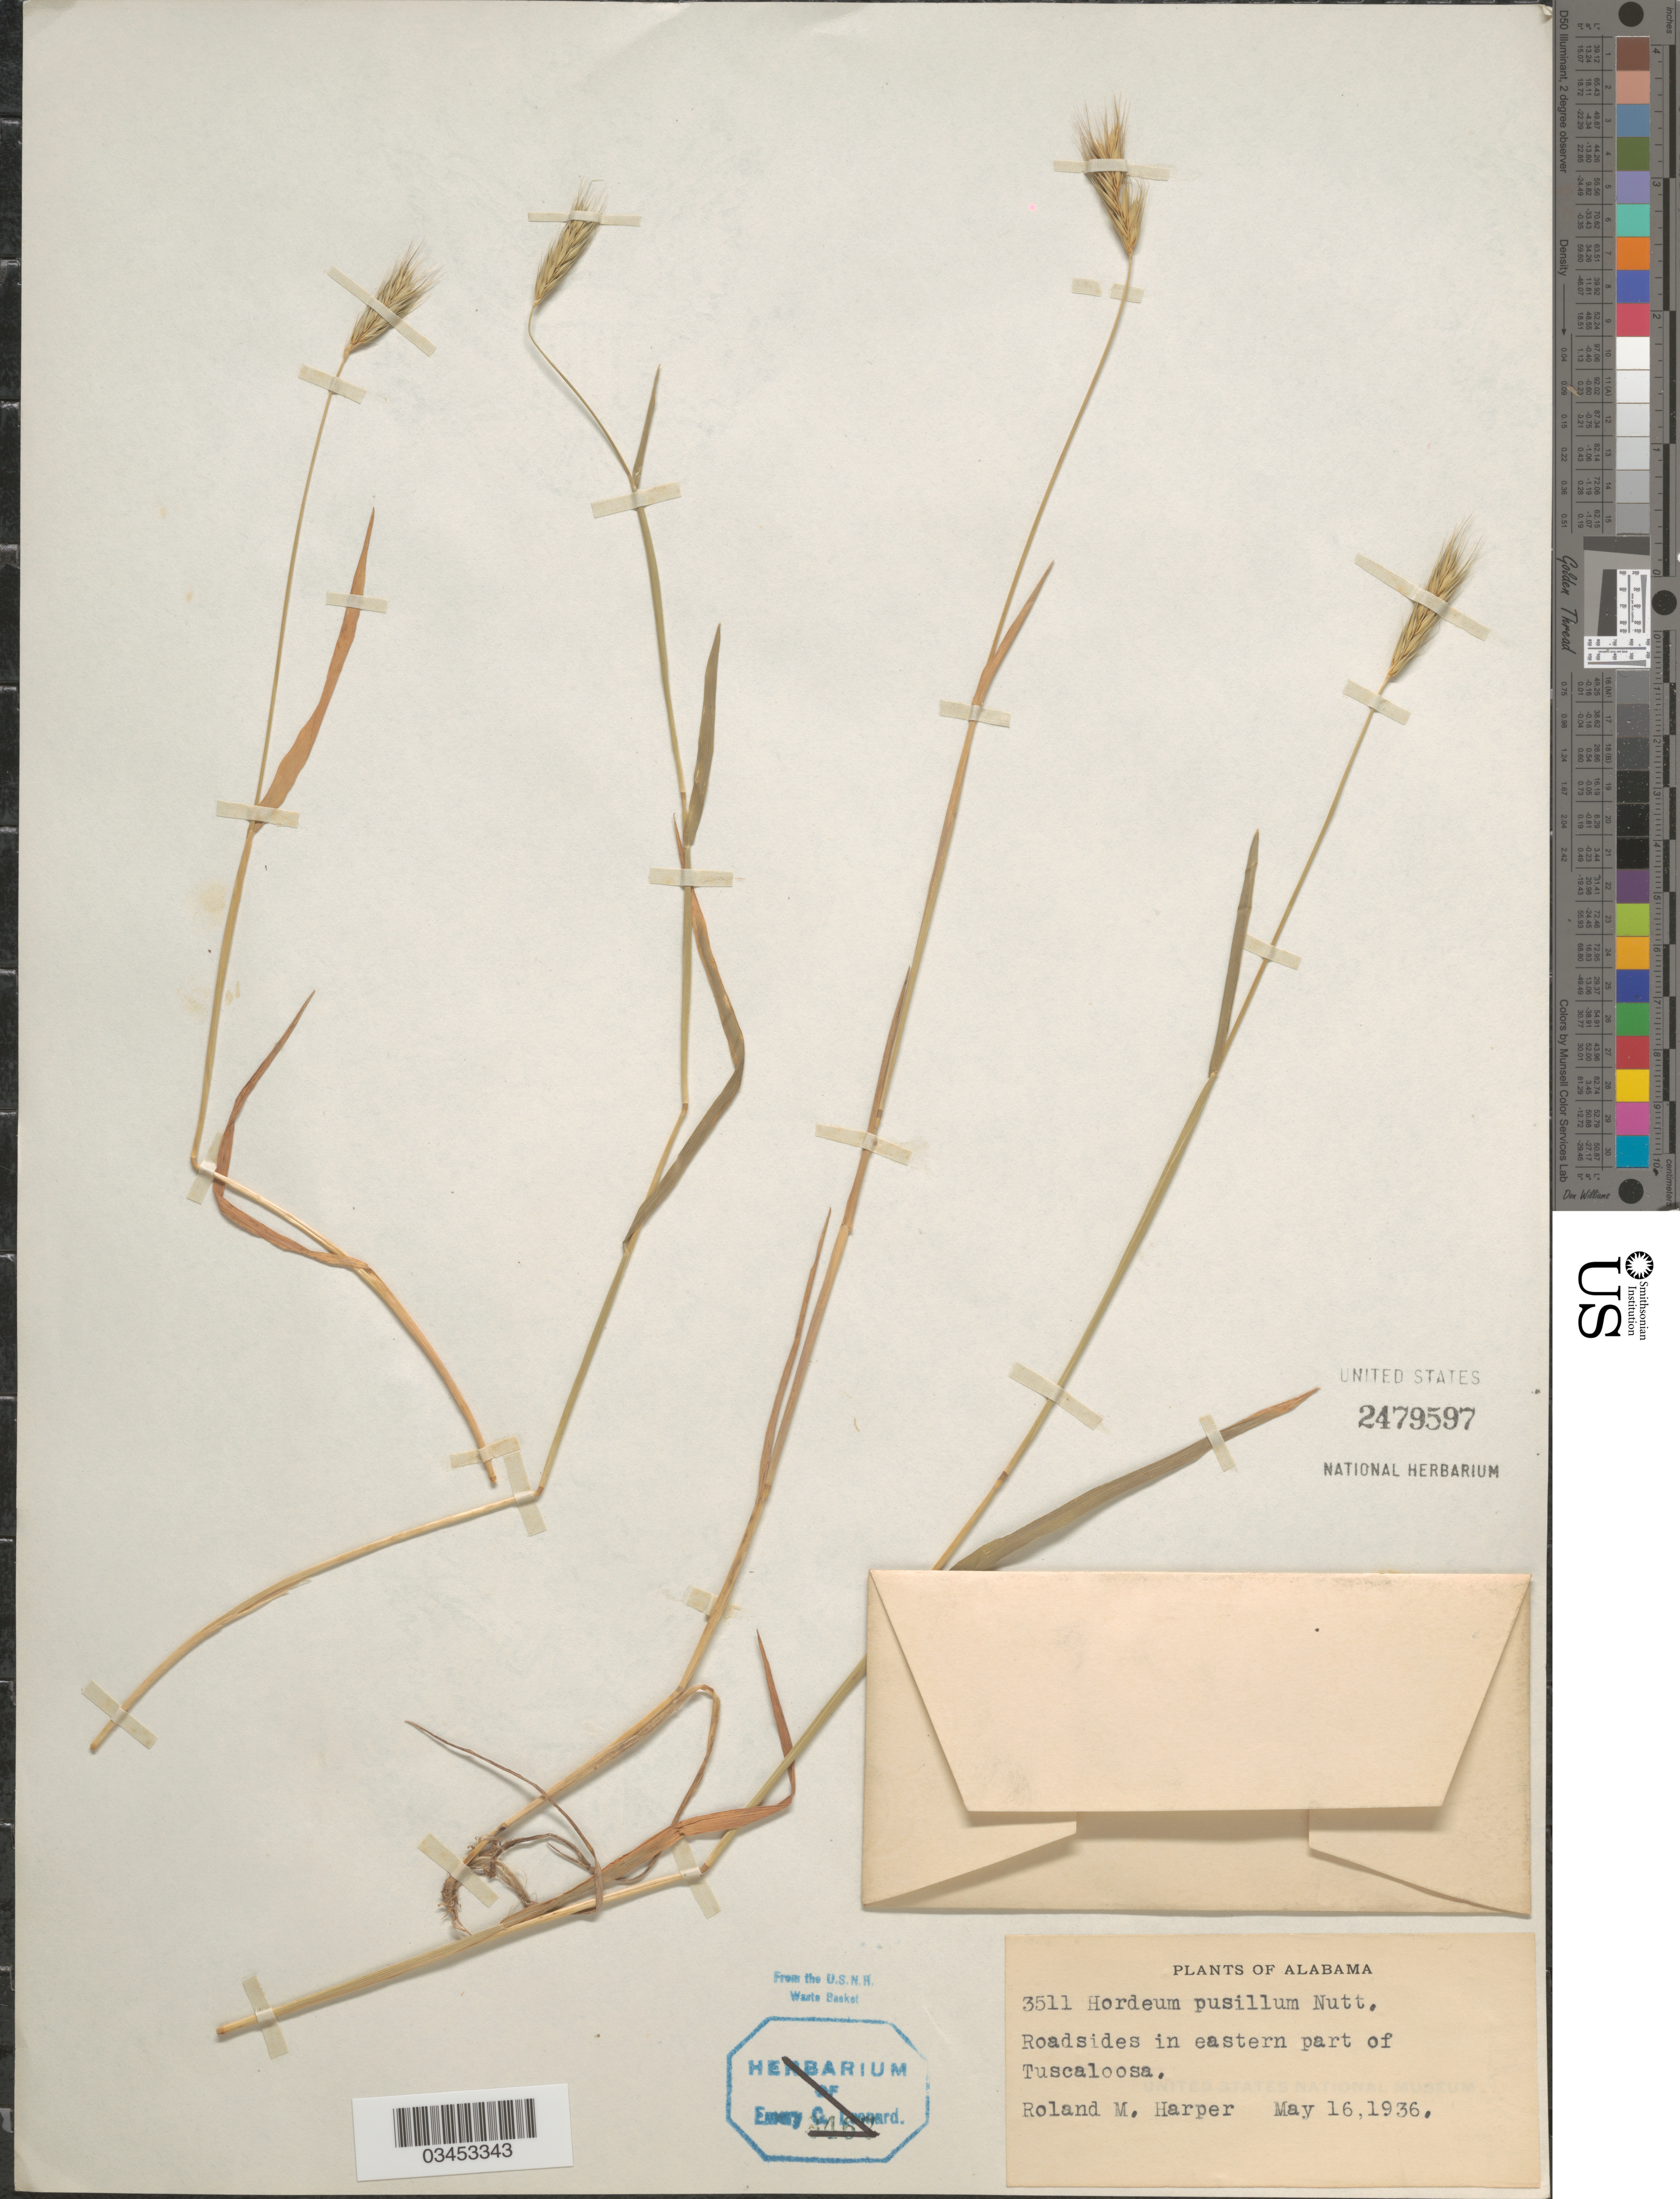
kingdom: Plantae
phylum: Tracheophyta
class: Liliopsida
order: Poales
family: Poaceae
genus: Hordeum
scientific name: Hordeum pusillum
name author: Nutt.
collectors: R. M. Harper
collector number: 3511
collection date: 1936-05-16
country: United States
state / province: Alabama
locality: Roadsides in eastern part of Tuscaloosa.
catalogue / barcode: US 2479597